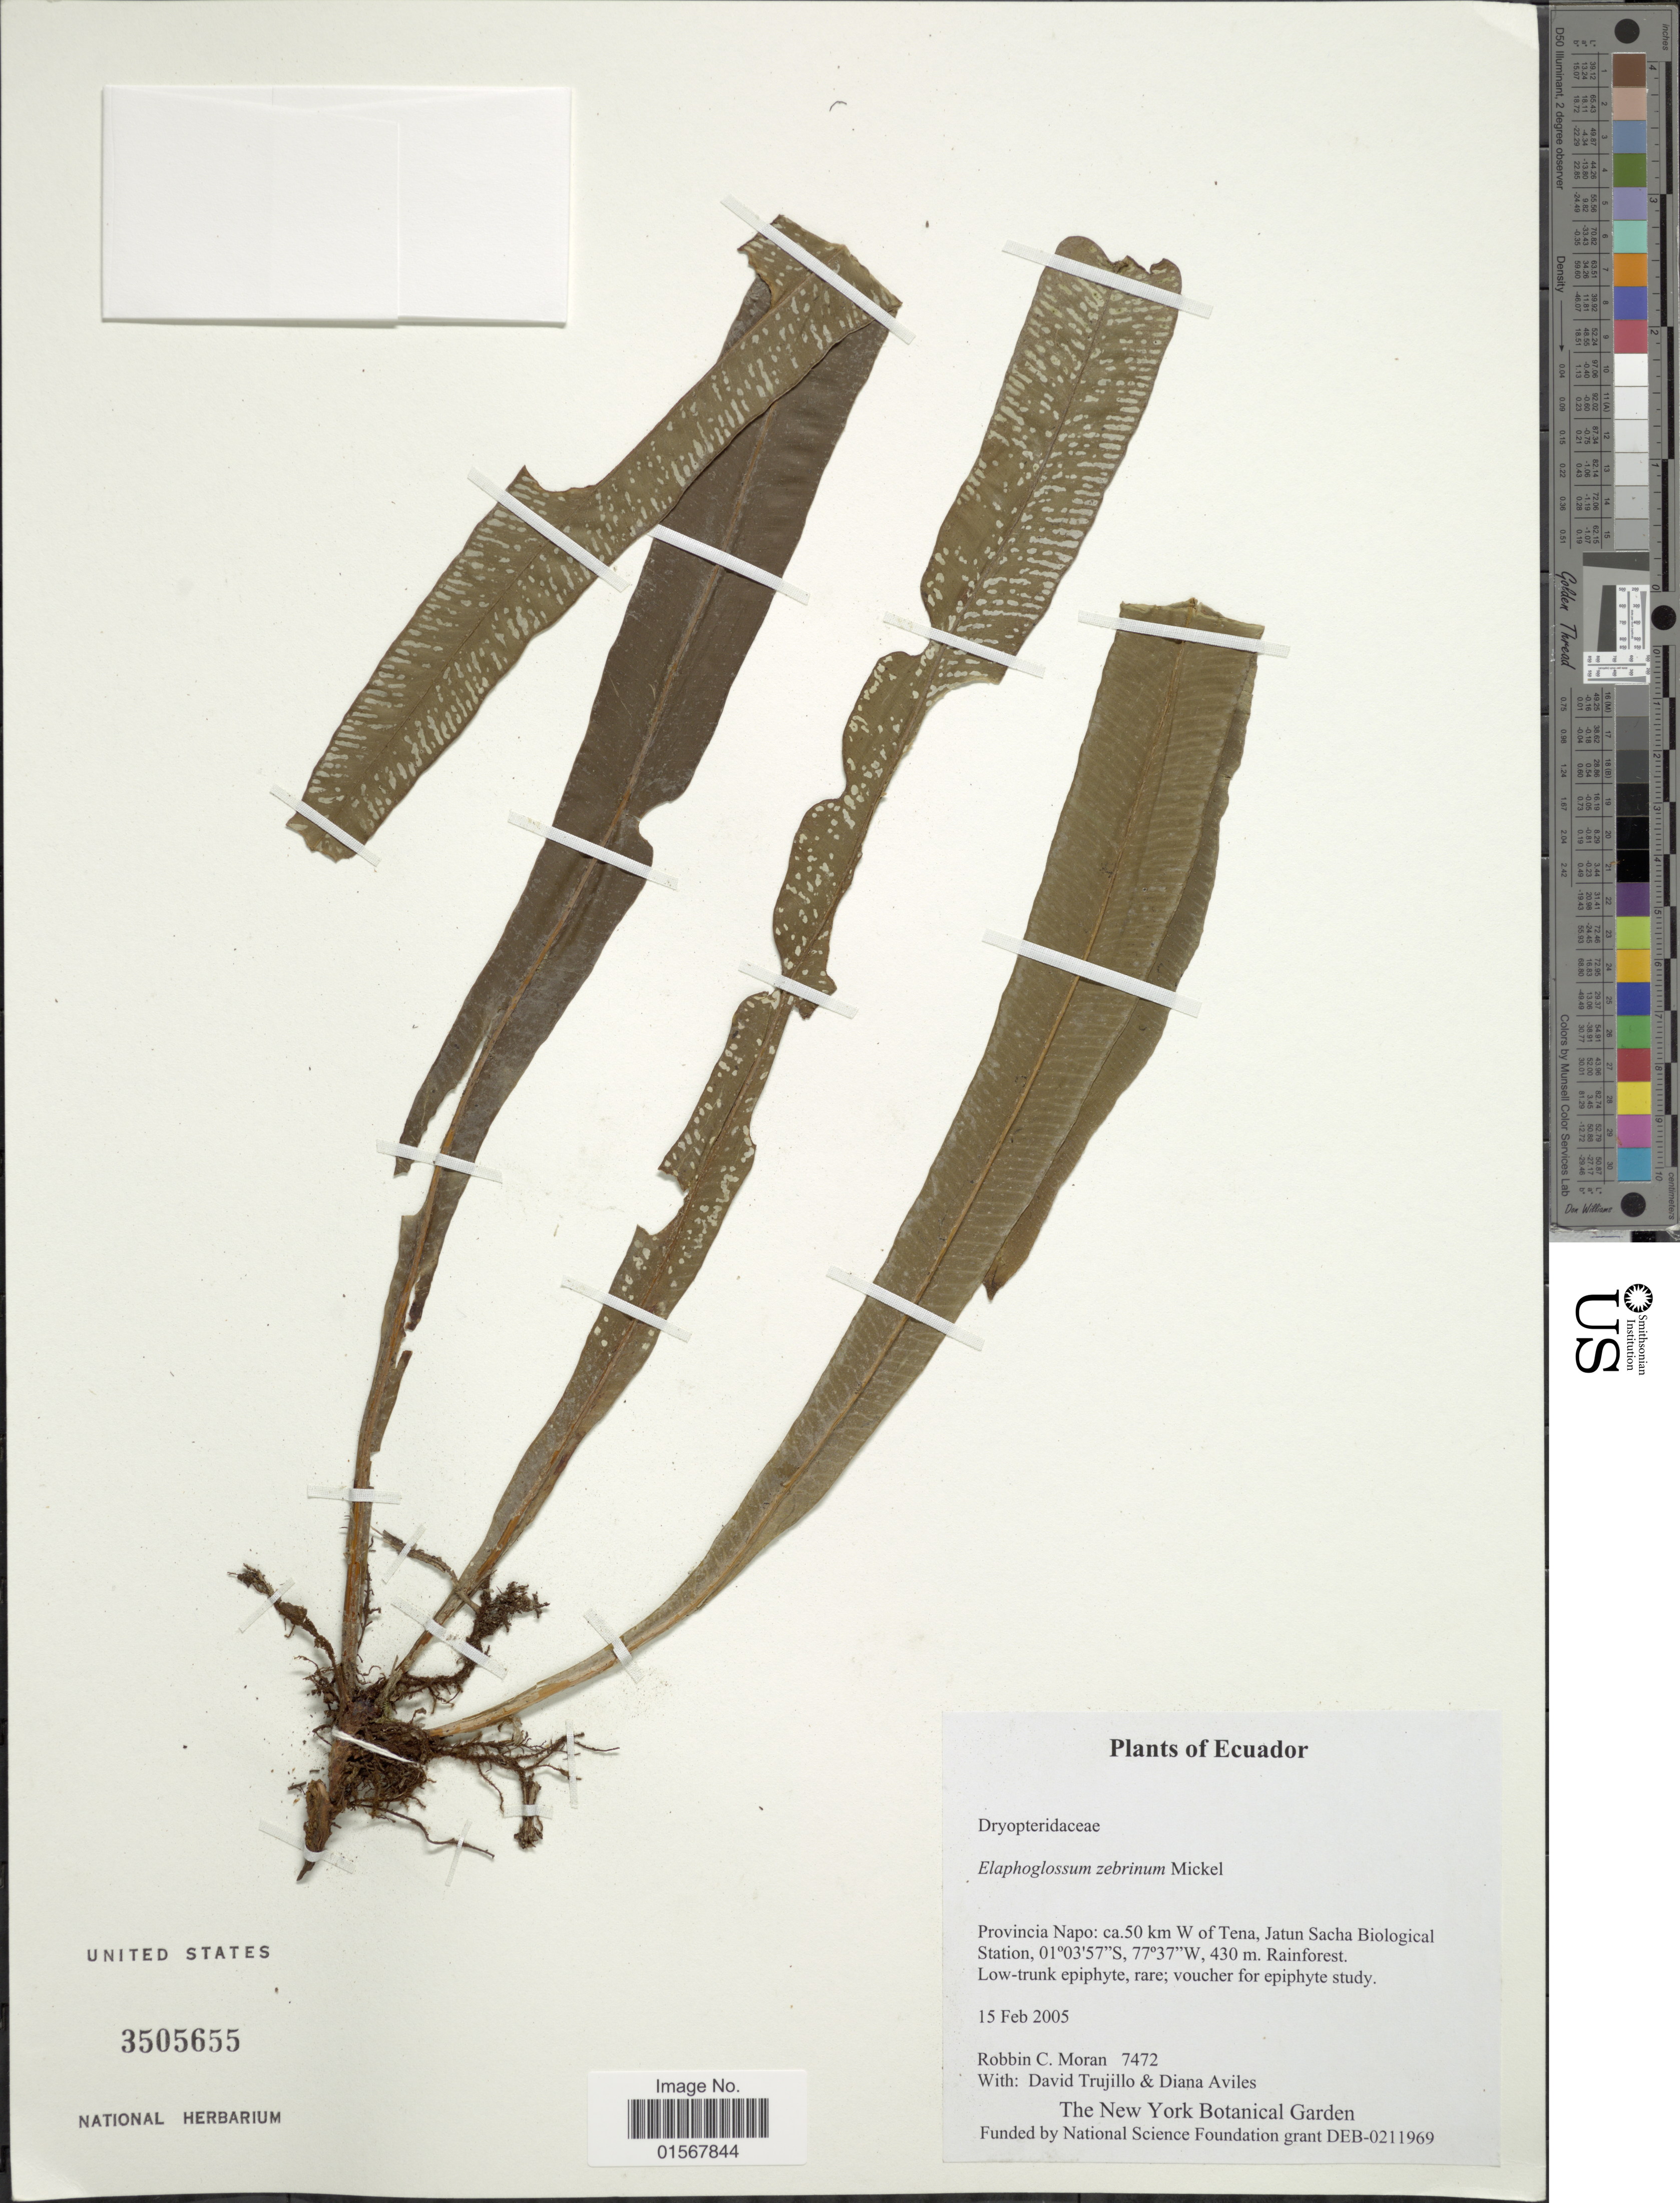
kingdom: Plantae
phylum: Tracheophyta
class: Polypodiopsida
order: Polypodiales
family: Dryopteridaceae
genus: Elaphoglossum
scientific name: Elaphoglossum zebrinum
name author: Mickel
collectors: R. C. Moran, D. Trujillo & D. Aviles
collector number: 7472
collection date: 2005-02-15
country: Ecuador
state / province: Napo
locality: Provincia Napo: ca. 50 km W of Tena, Jatun Sacha Biological Station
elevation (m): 430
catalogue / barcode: US 3505655